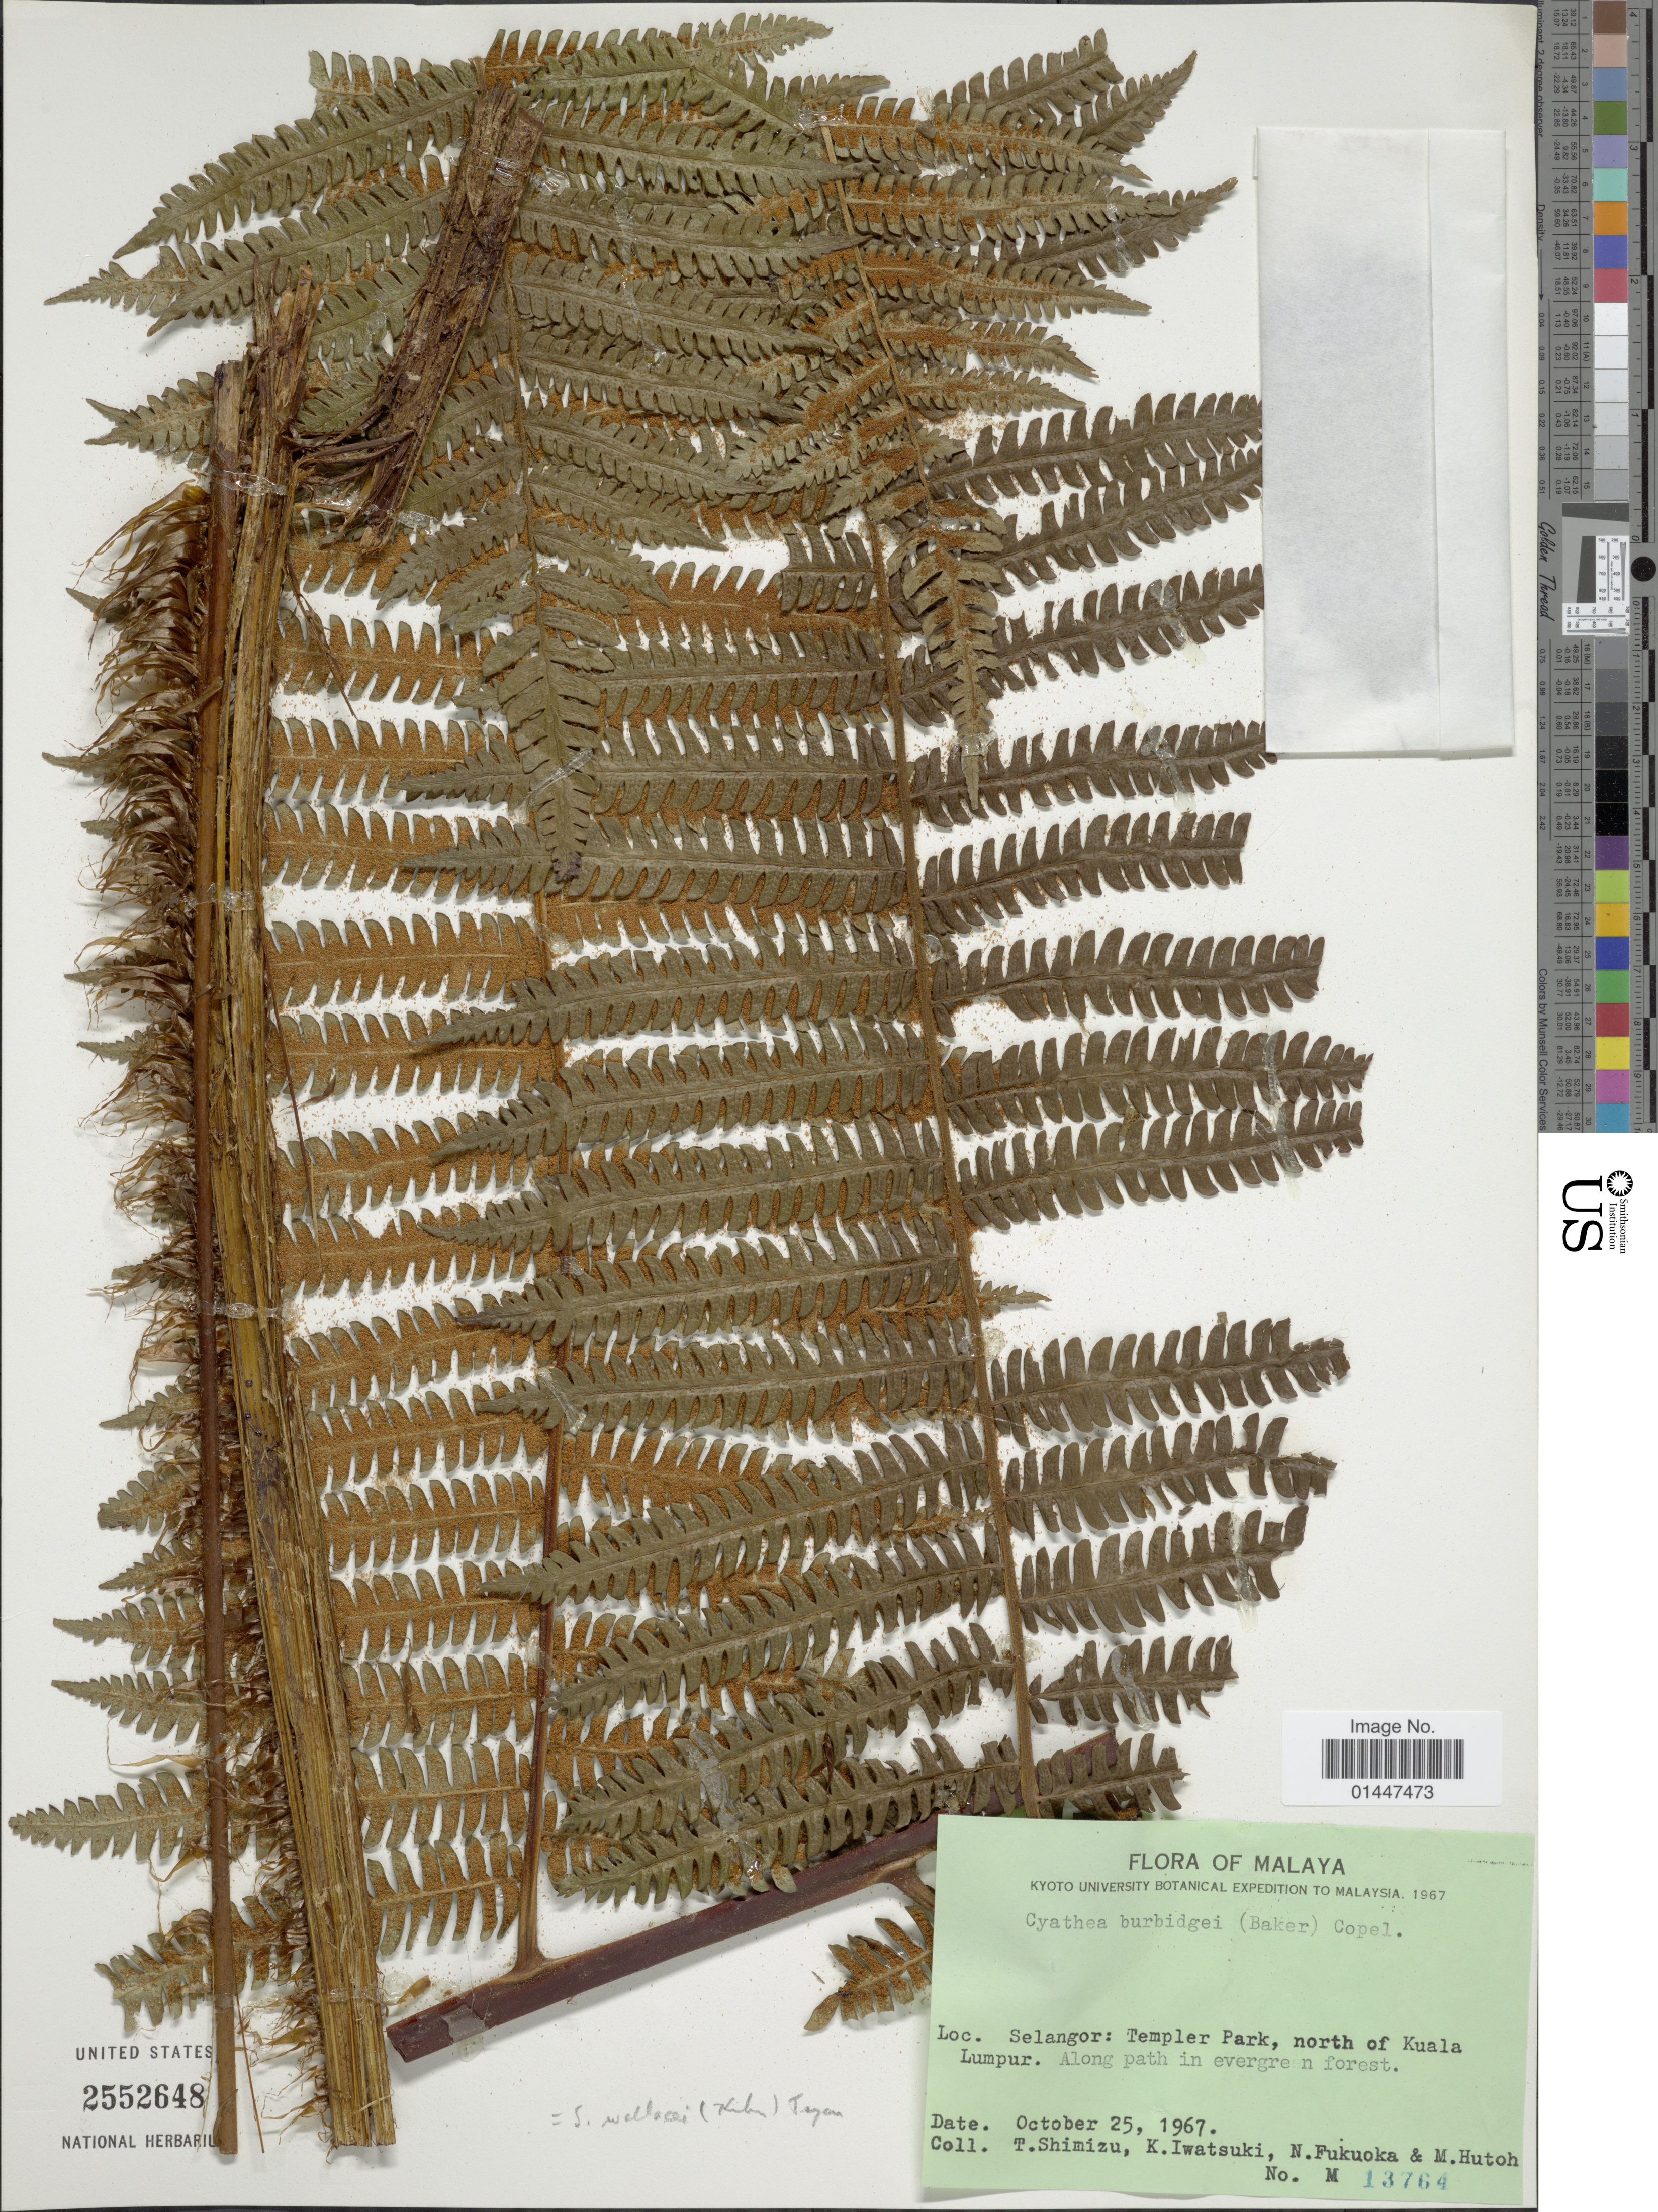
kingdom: Plantae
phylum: Tracheophyta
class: Polypodiopsida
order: Cyatheales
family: Cyatheaceae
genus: Sphaeropteris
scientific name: Sphaeropteris wallacei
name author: (Mett. ex Kuhn) R.M. Tryon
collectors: T. Shimizu, K. Iwatsuki, N. Fukuoka & M. Hutoh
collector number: M13764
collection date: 1967-10-25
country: Malaysia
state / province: Selangor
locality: Templer Park, north of Kuala Lumpur. Along path in evergeen forest. Malaya.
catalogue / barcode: US 2552648